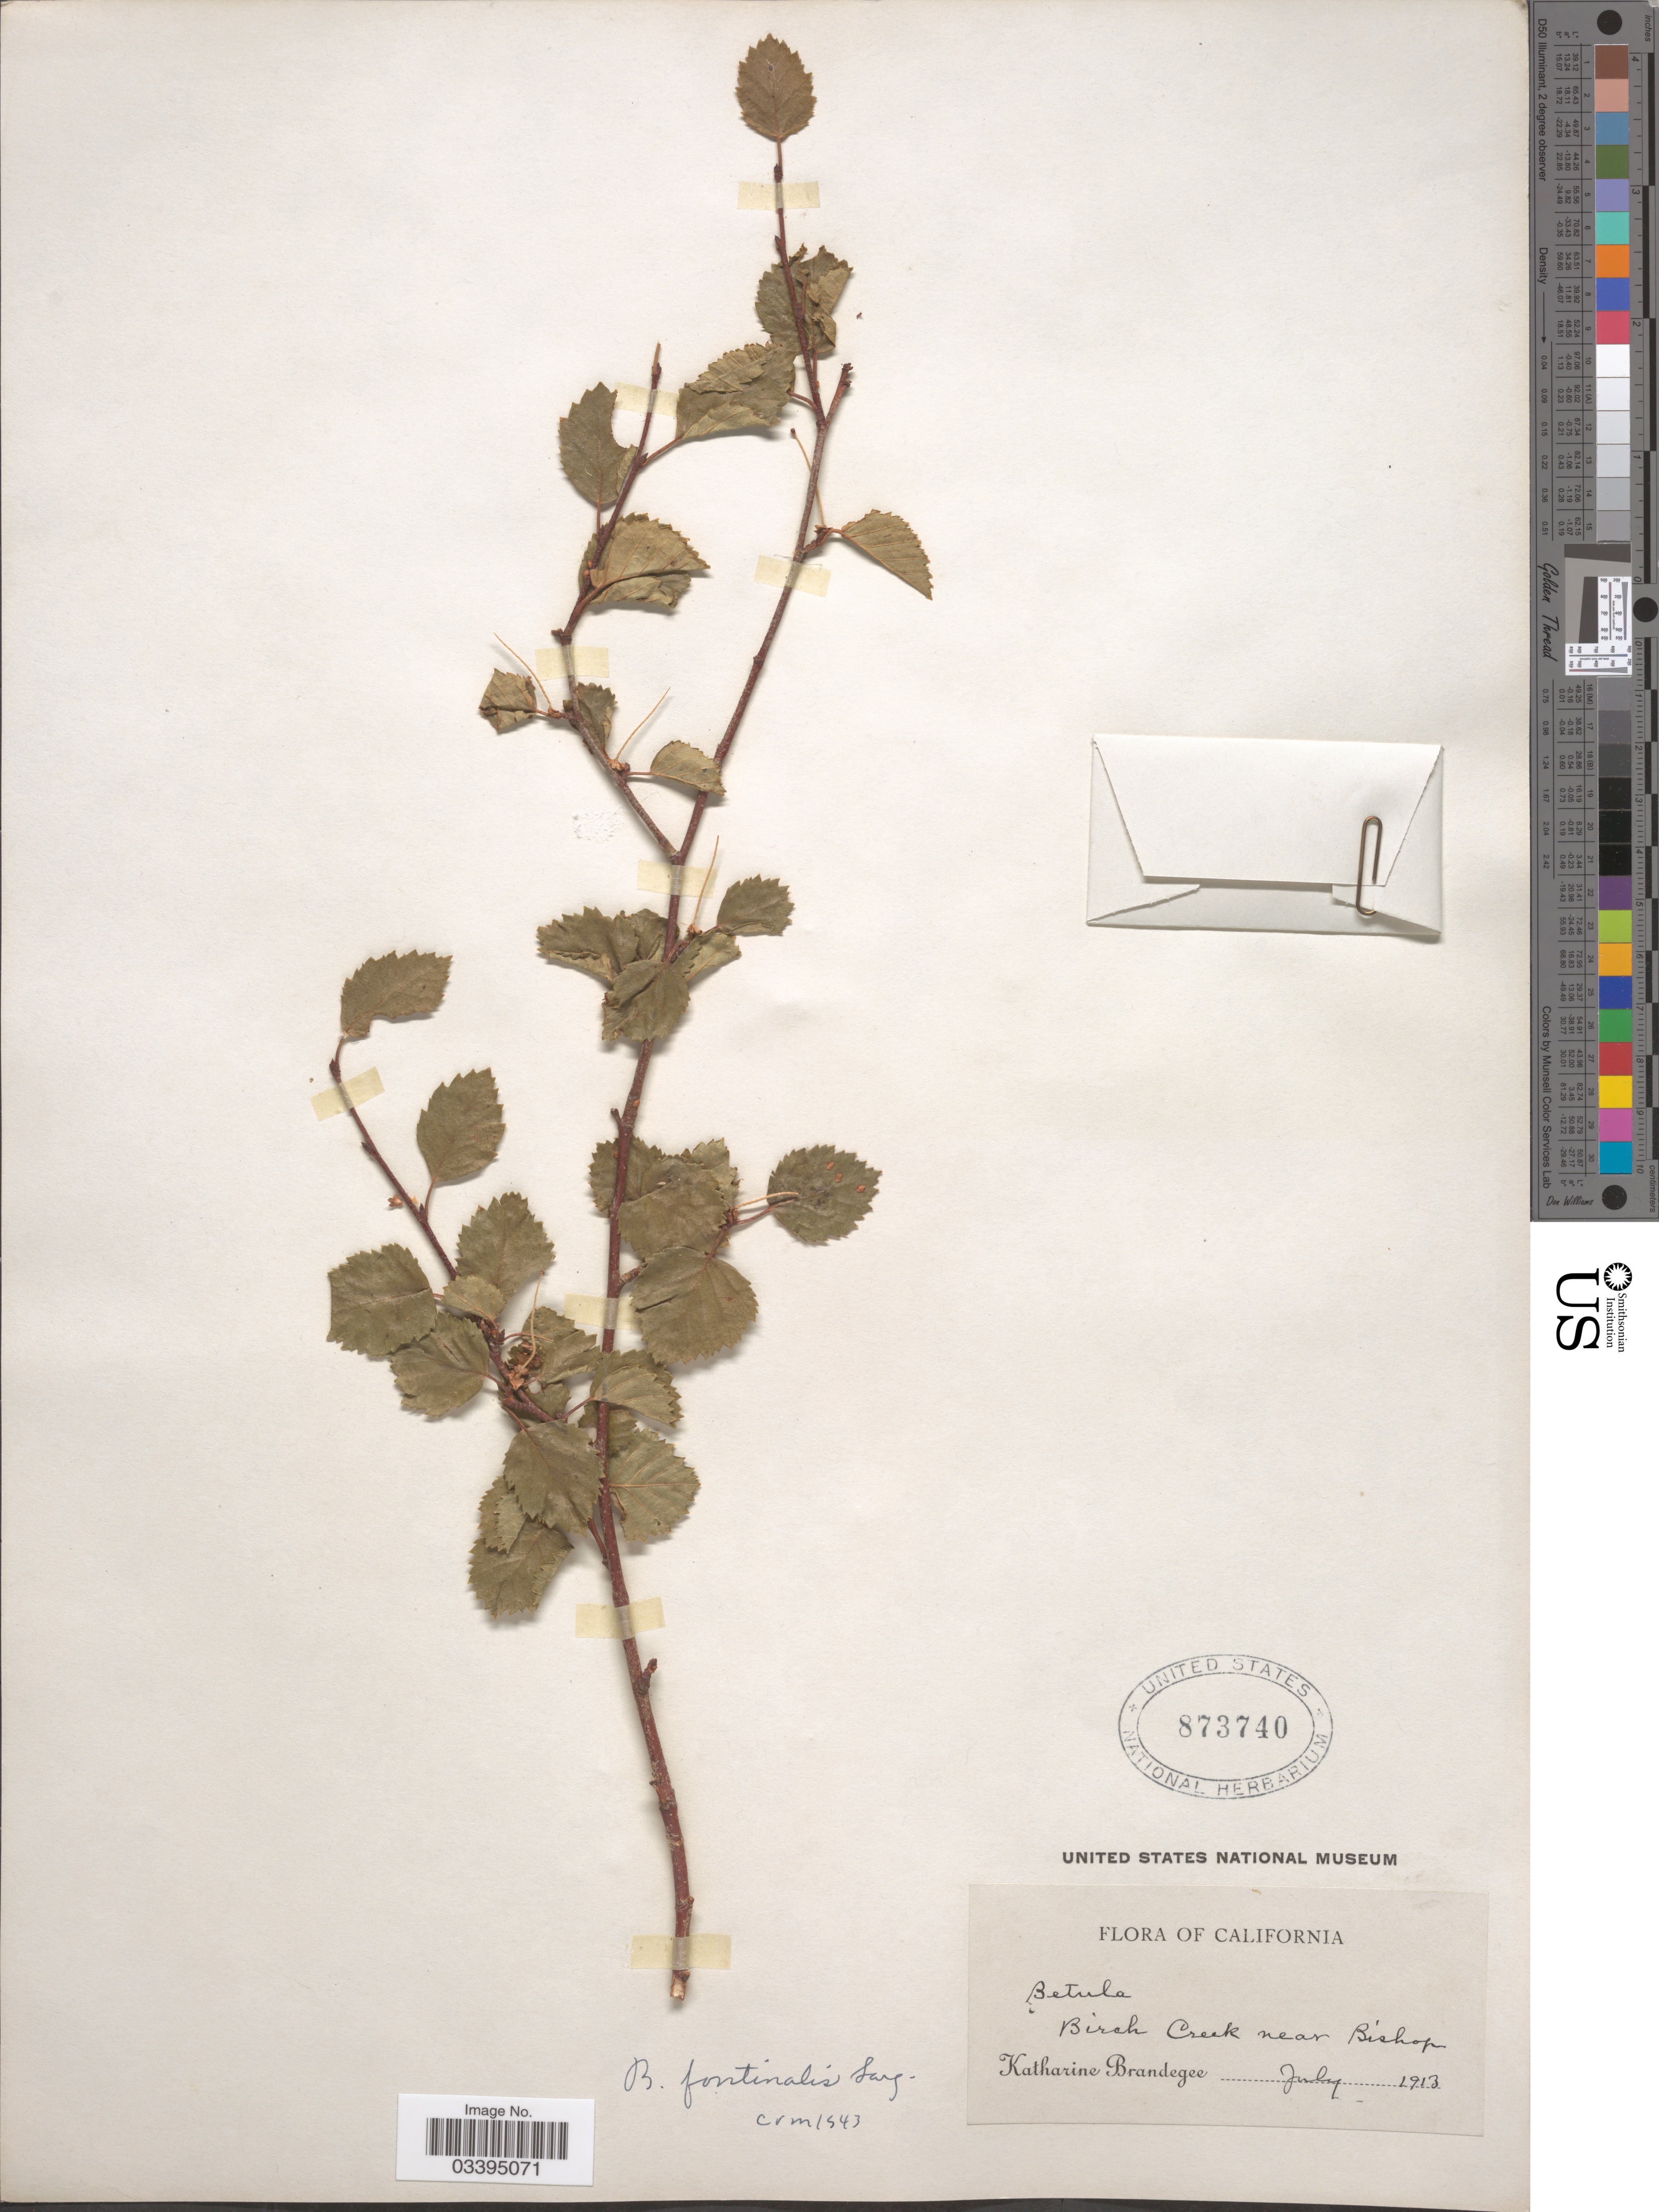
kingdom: Plantae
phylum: Tracheophyta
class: Magnoliopsida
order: Fagales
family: Betulaceae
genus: Betula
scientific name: Betula fontinalis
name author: Sarg.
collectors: M. K. Brandegee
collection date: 1913-07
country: United States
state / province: California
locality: Birch Creek near Bishop.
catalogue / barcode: US 873740